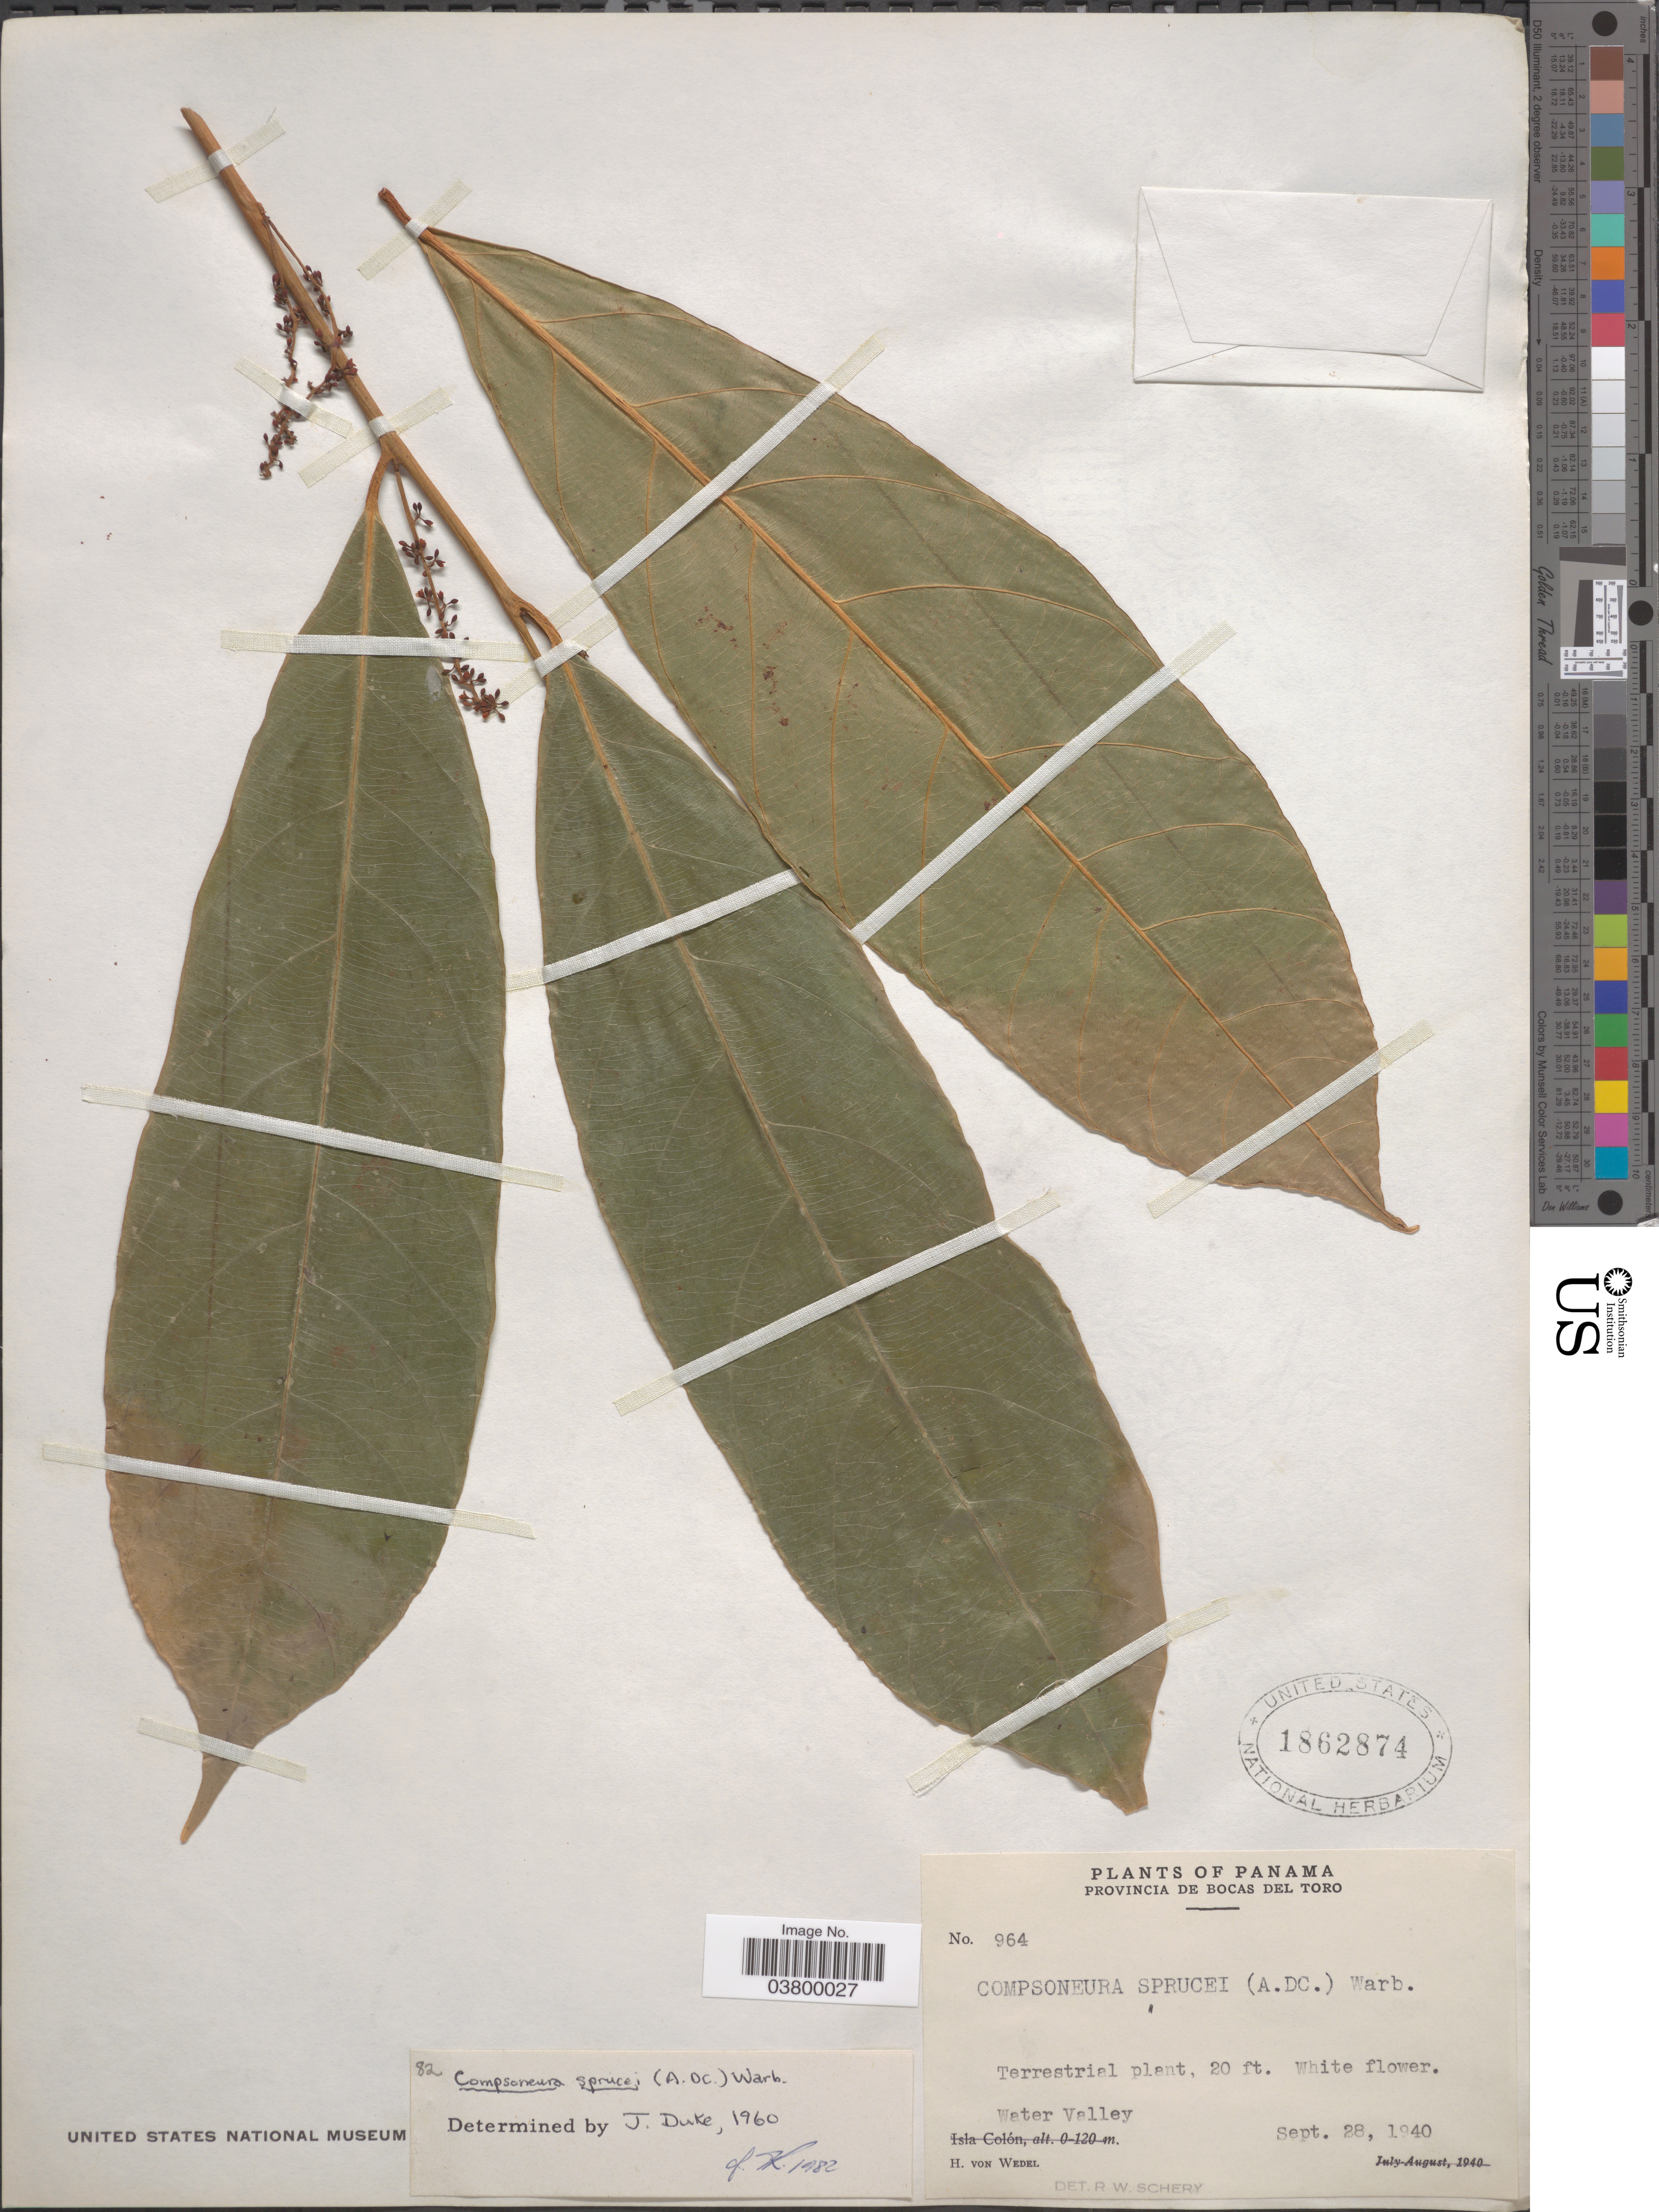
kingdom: Plantae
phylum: Tracheophyta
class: Magnoliopsida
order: Magnoliales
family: Myristicaceae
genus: Compsoneura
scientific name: Compsoneura sprucei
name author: (A. DC.) Warb.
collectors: H. von Wedel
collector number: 964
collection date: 1940-09-28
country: Panama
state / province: Bocas del Toro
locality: Water Valley.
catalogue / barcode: US 1862874